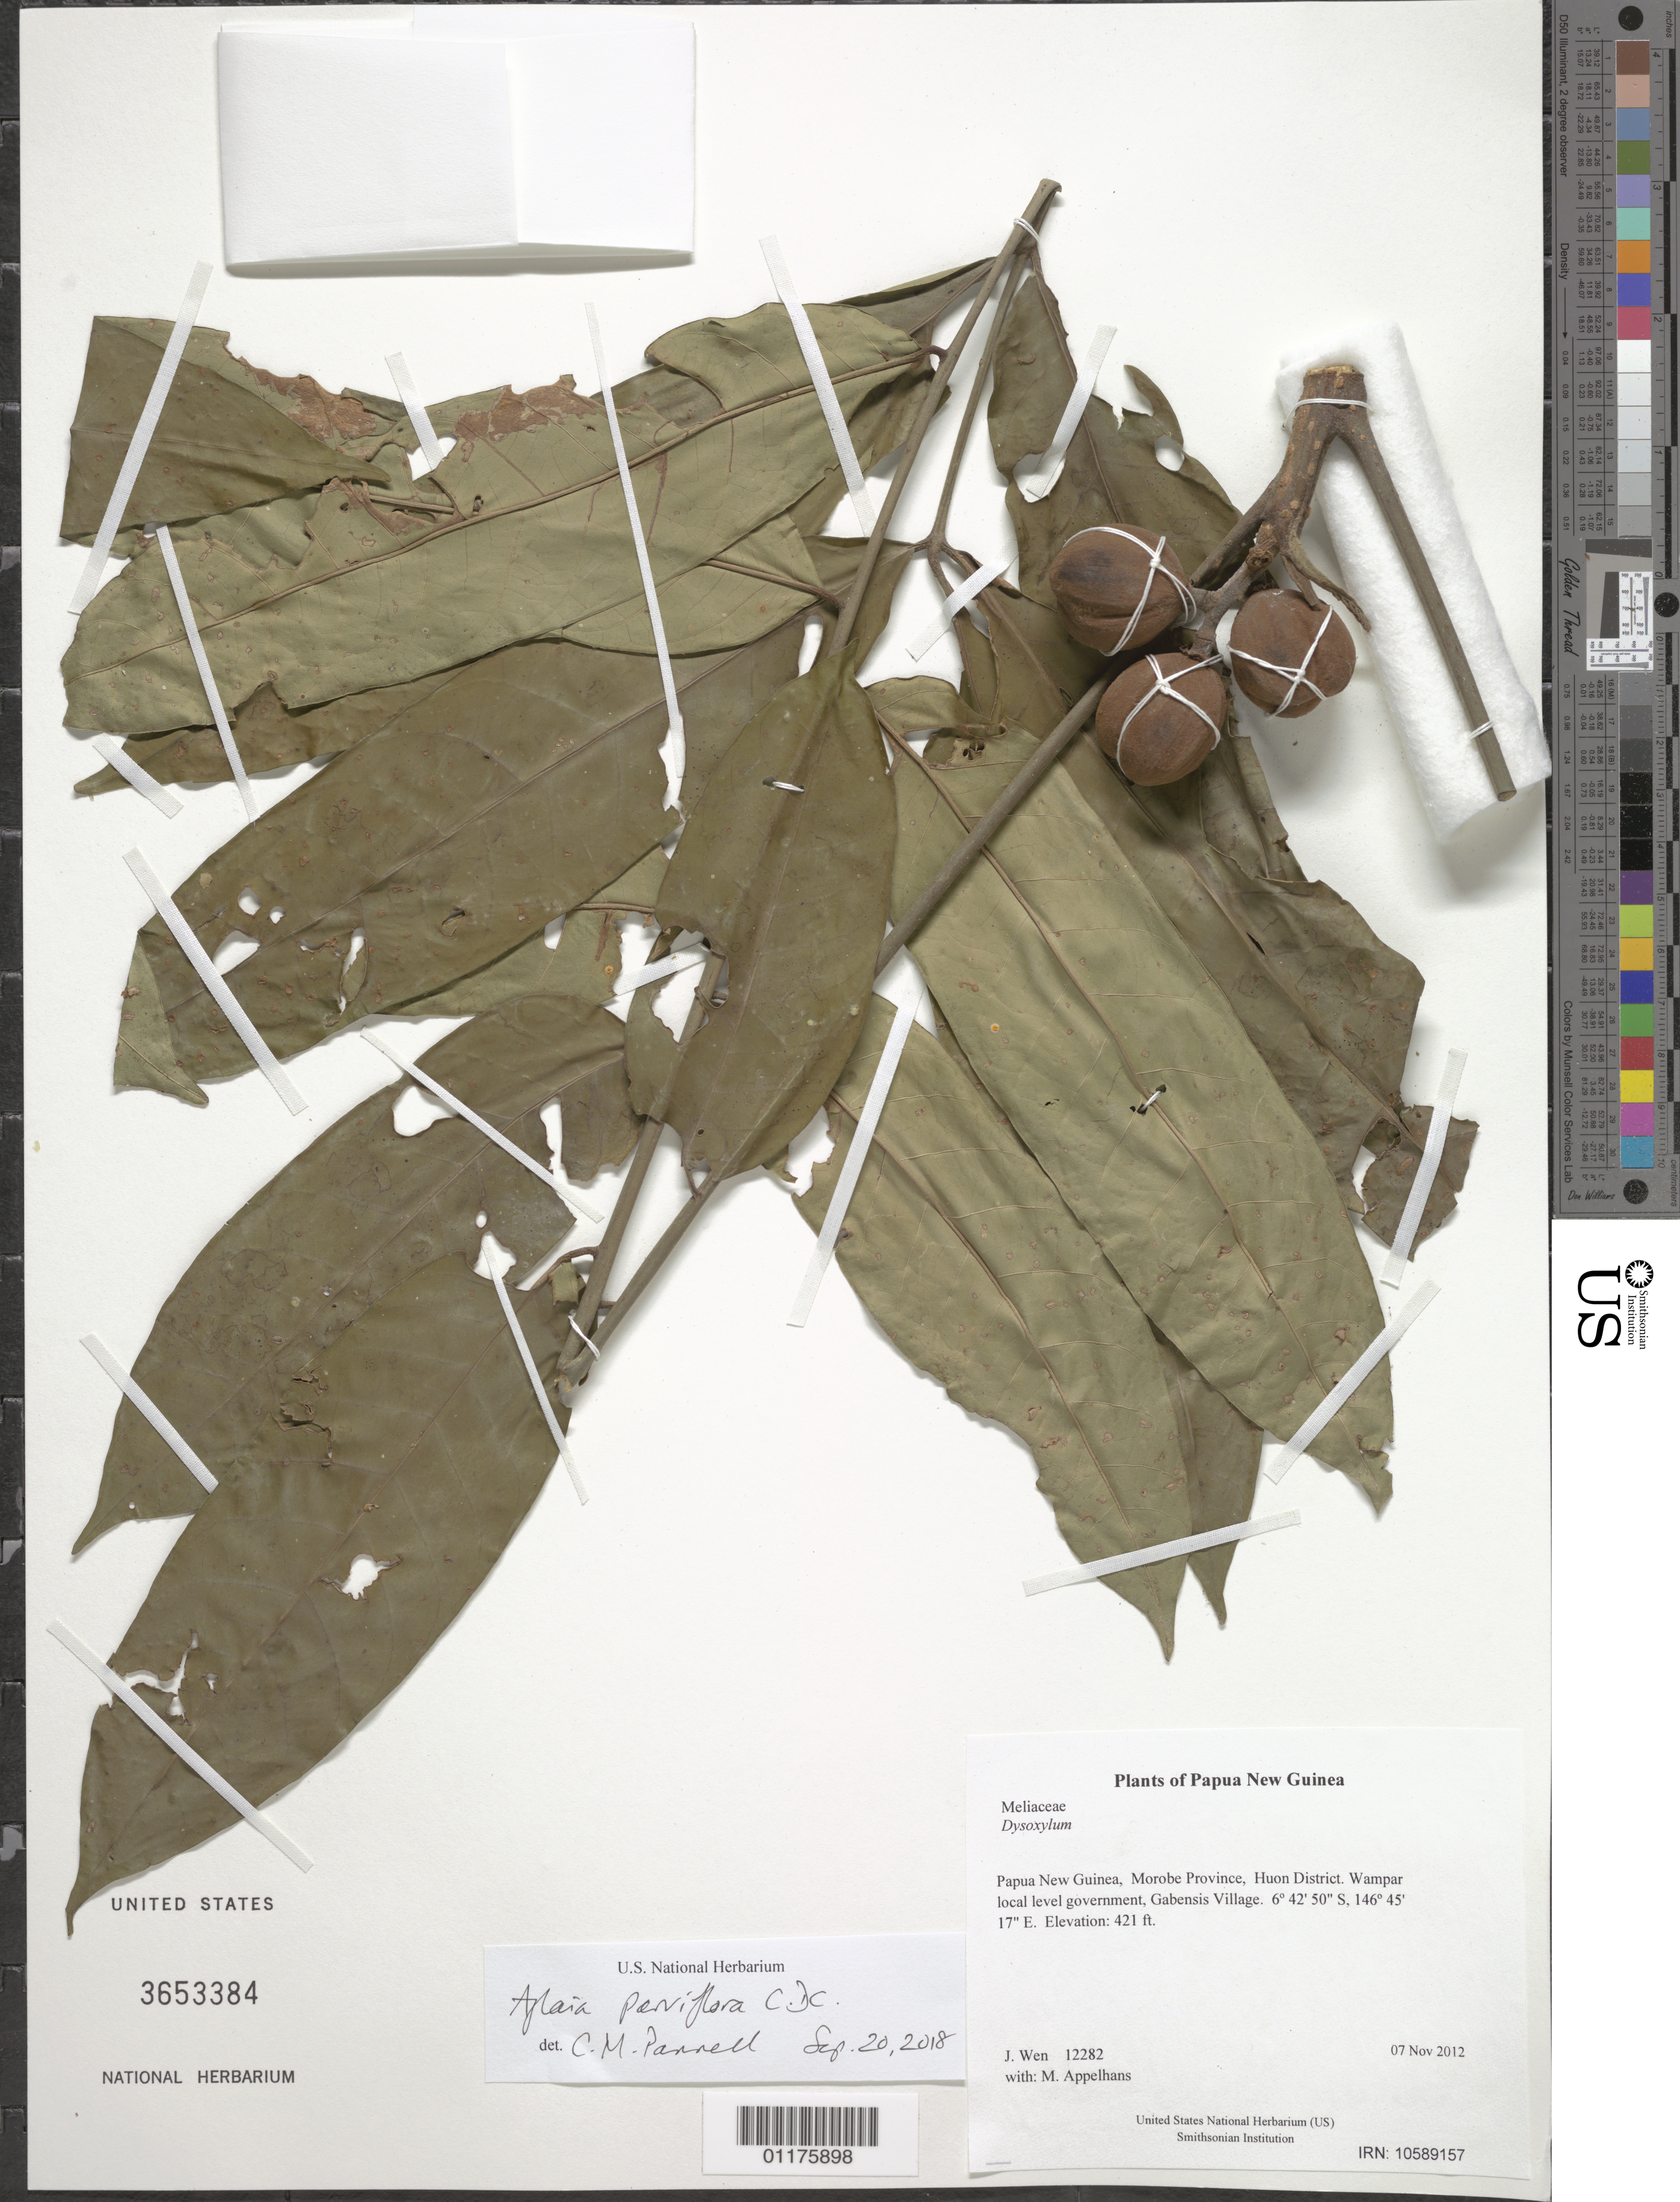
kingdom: Plantae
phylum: Tracheophyta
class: Magnoliopsida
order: Sapindales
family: Meliaceae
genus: Dysoxylum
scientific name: Dysoxylum sp.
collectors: M. Appelhans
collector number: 12282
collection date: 2012-11-07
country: Papua New Guinea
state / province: Morobe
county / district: Huon District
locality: Wampar local level government, Gabensis Village.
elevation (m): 128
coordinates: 6 42.833 S, 146 45.291 E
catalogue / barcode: US 3653384